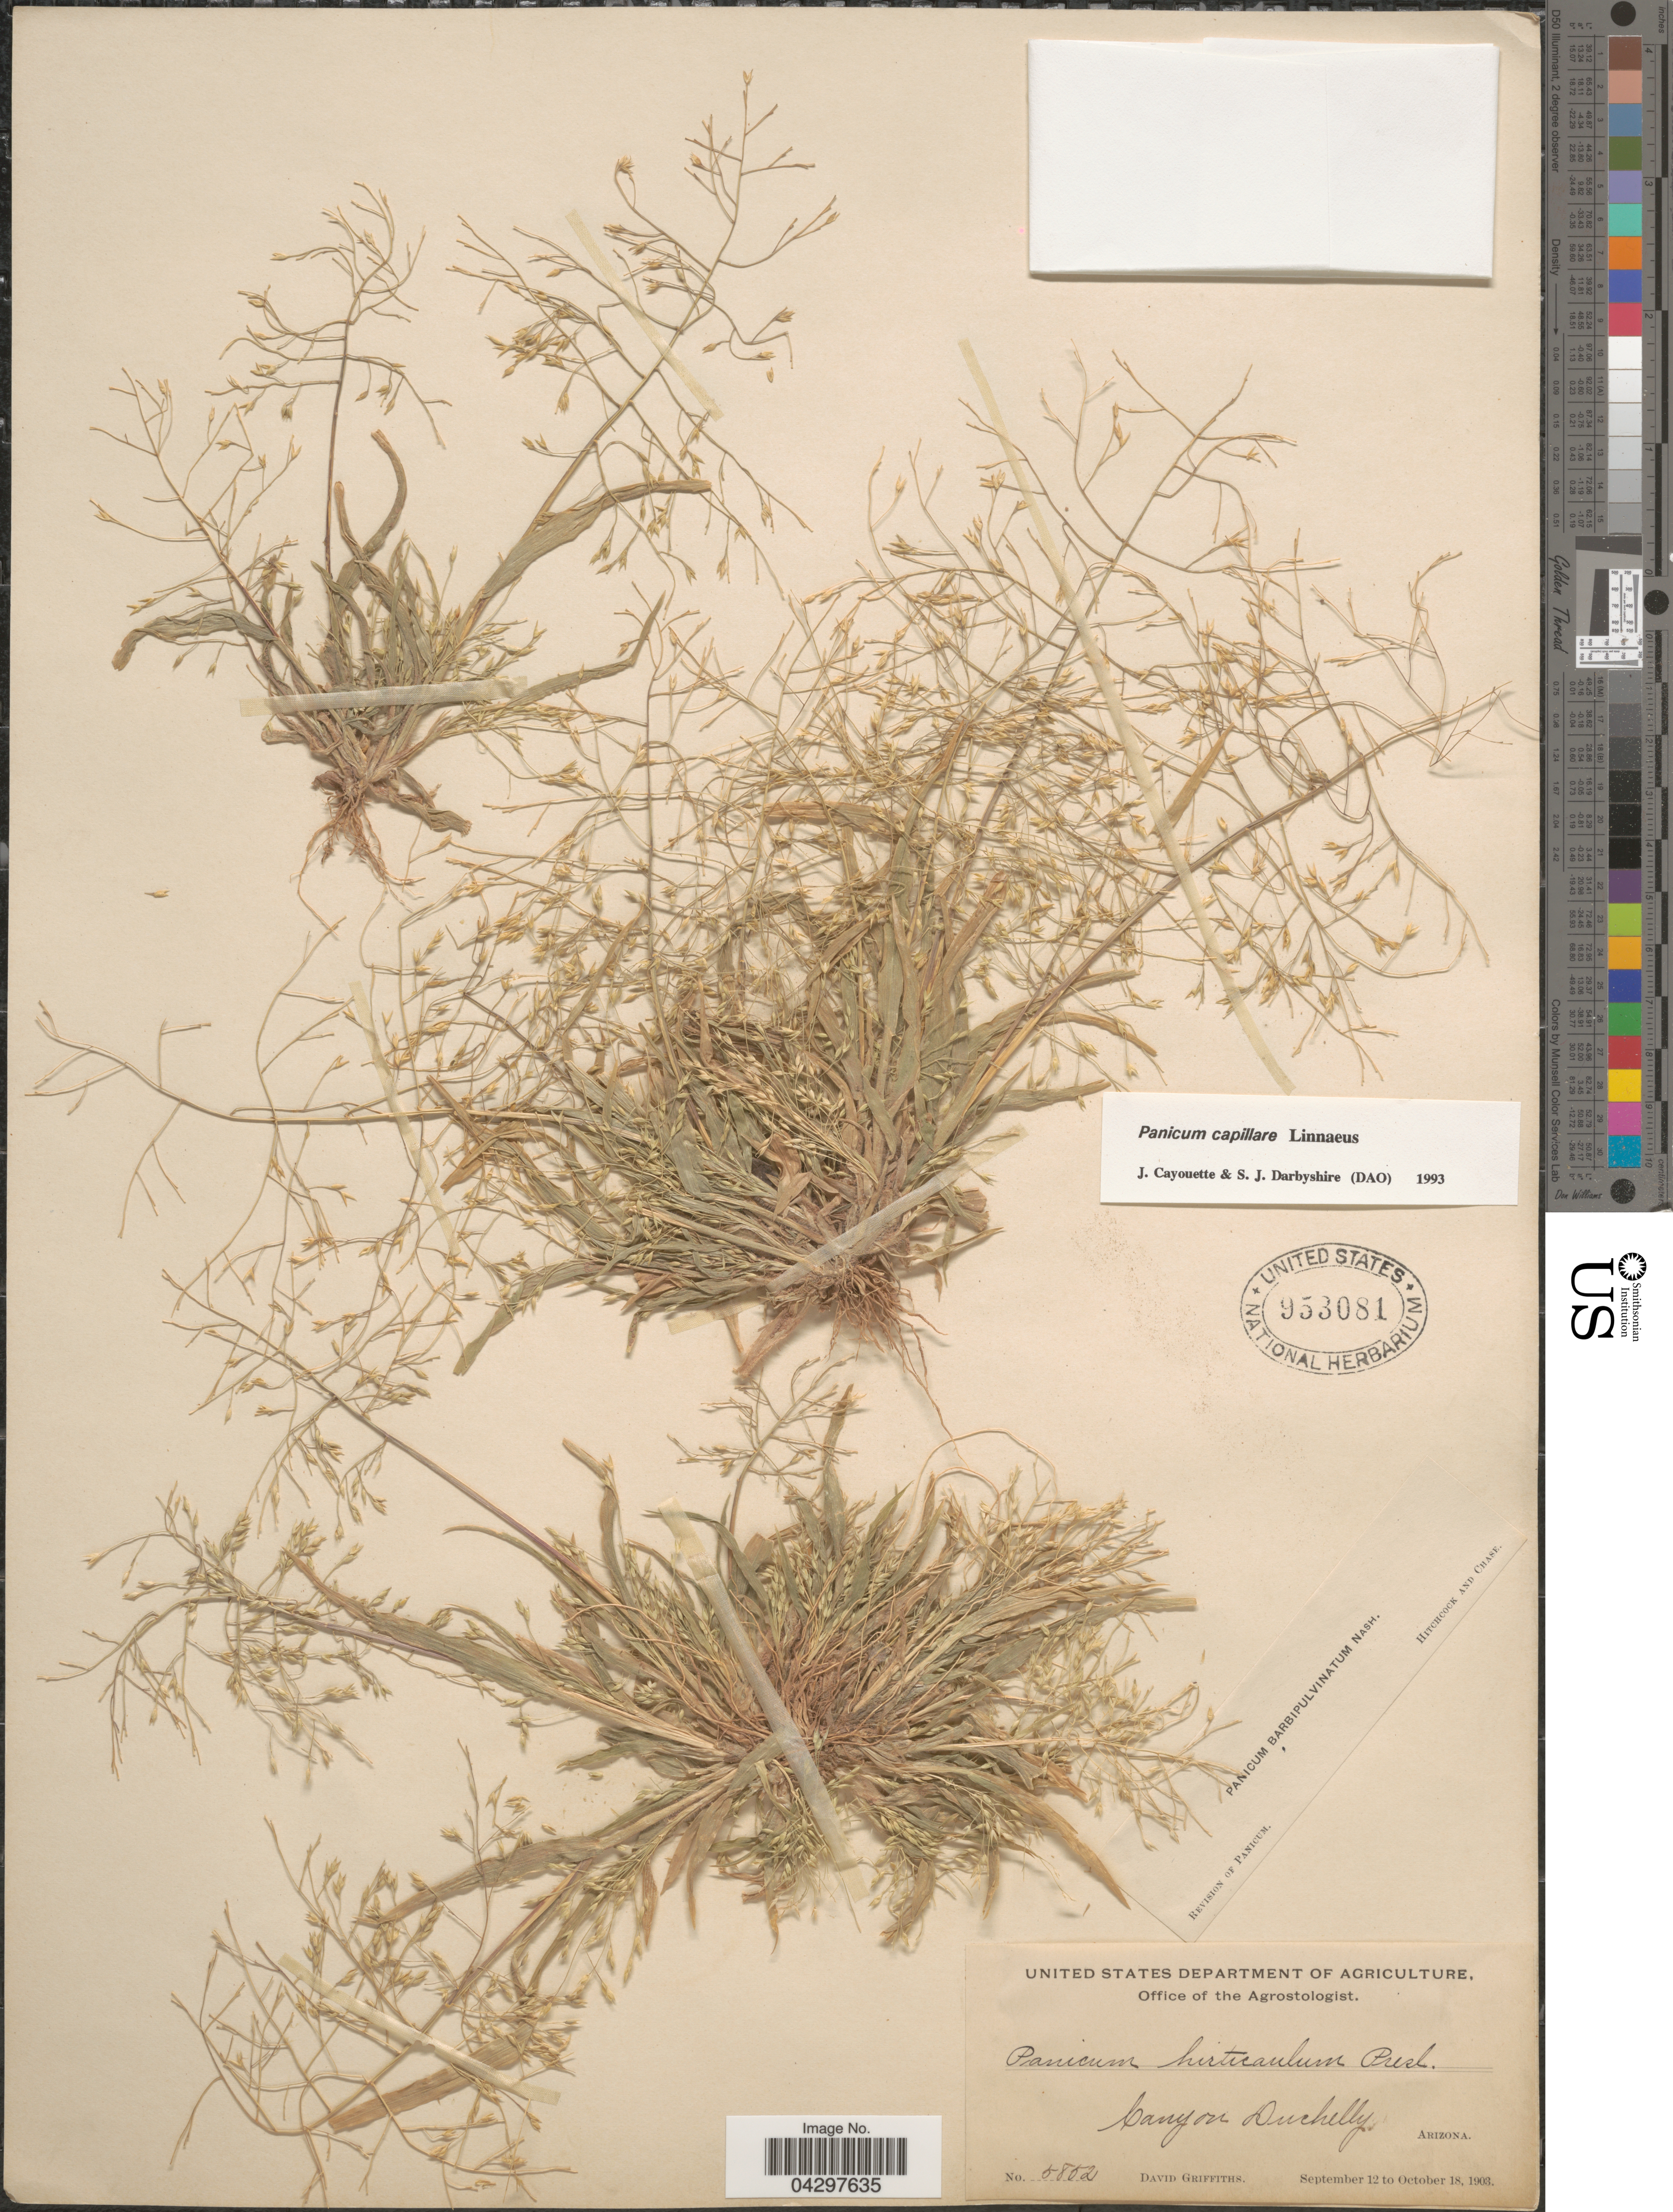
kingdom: Plantae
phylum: Tracheophyta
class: Liliopsida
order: Poales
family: Poaceae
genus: Panicum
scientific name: Panicum capillare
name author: L.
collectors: D. Griffiths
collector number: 5802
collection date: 1903-09-12/1903-10-18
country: United States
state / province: Arizona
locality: Canyon Duchelly.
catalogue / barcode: US 953081